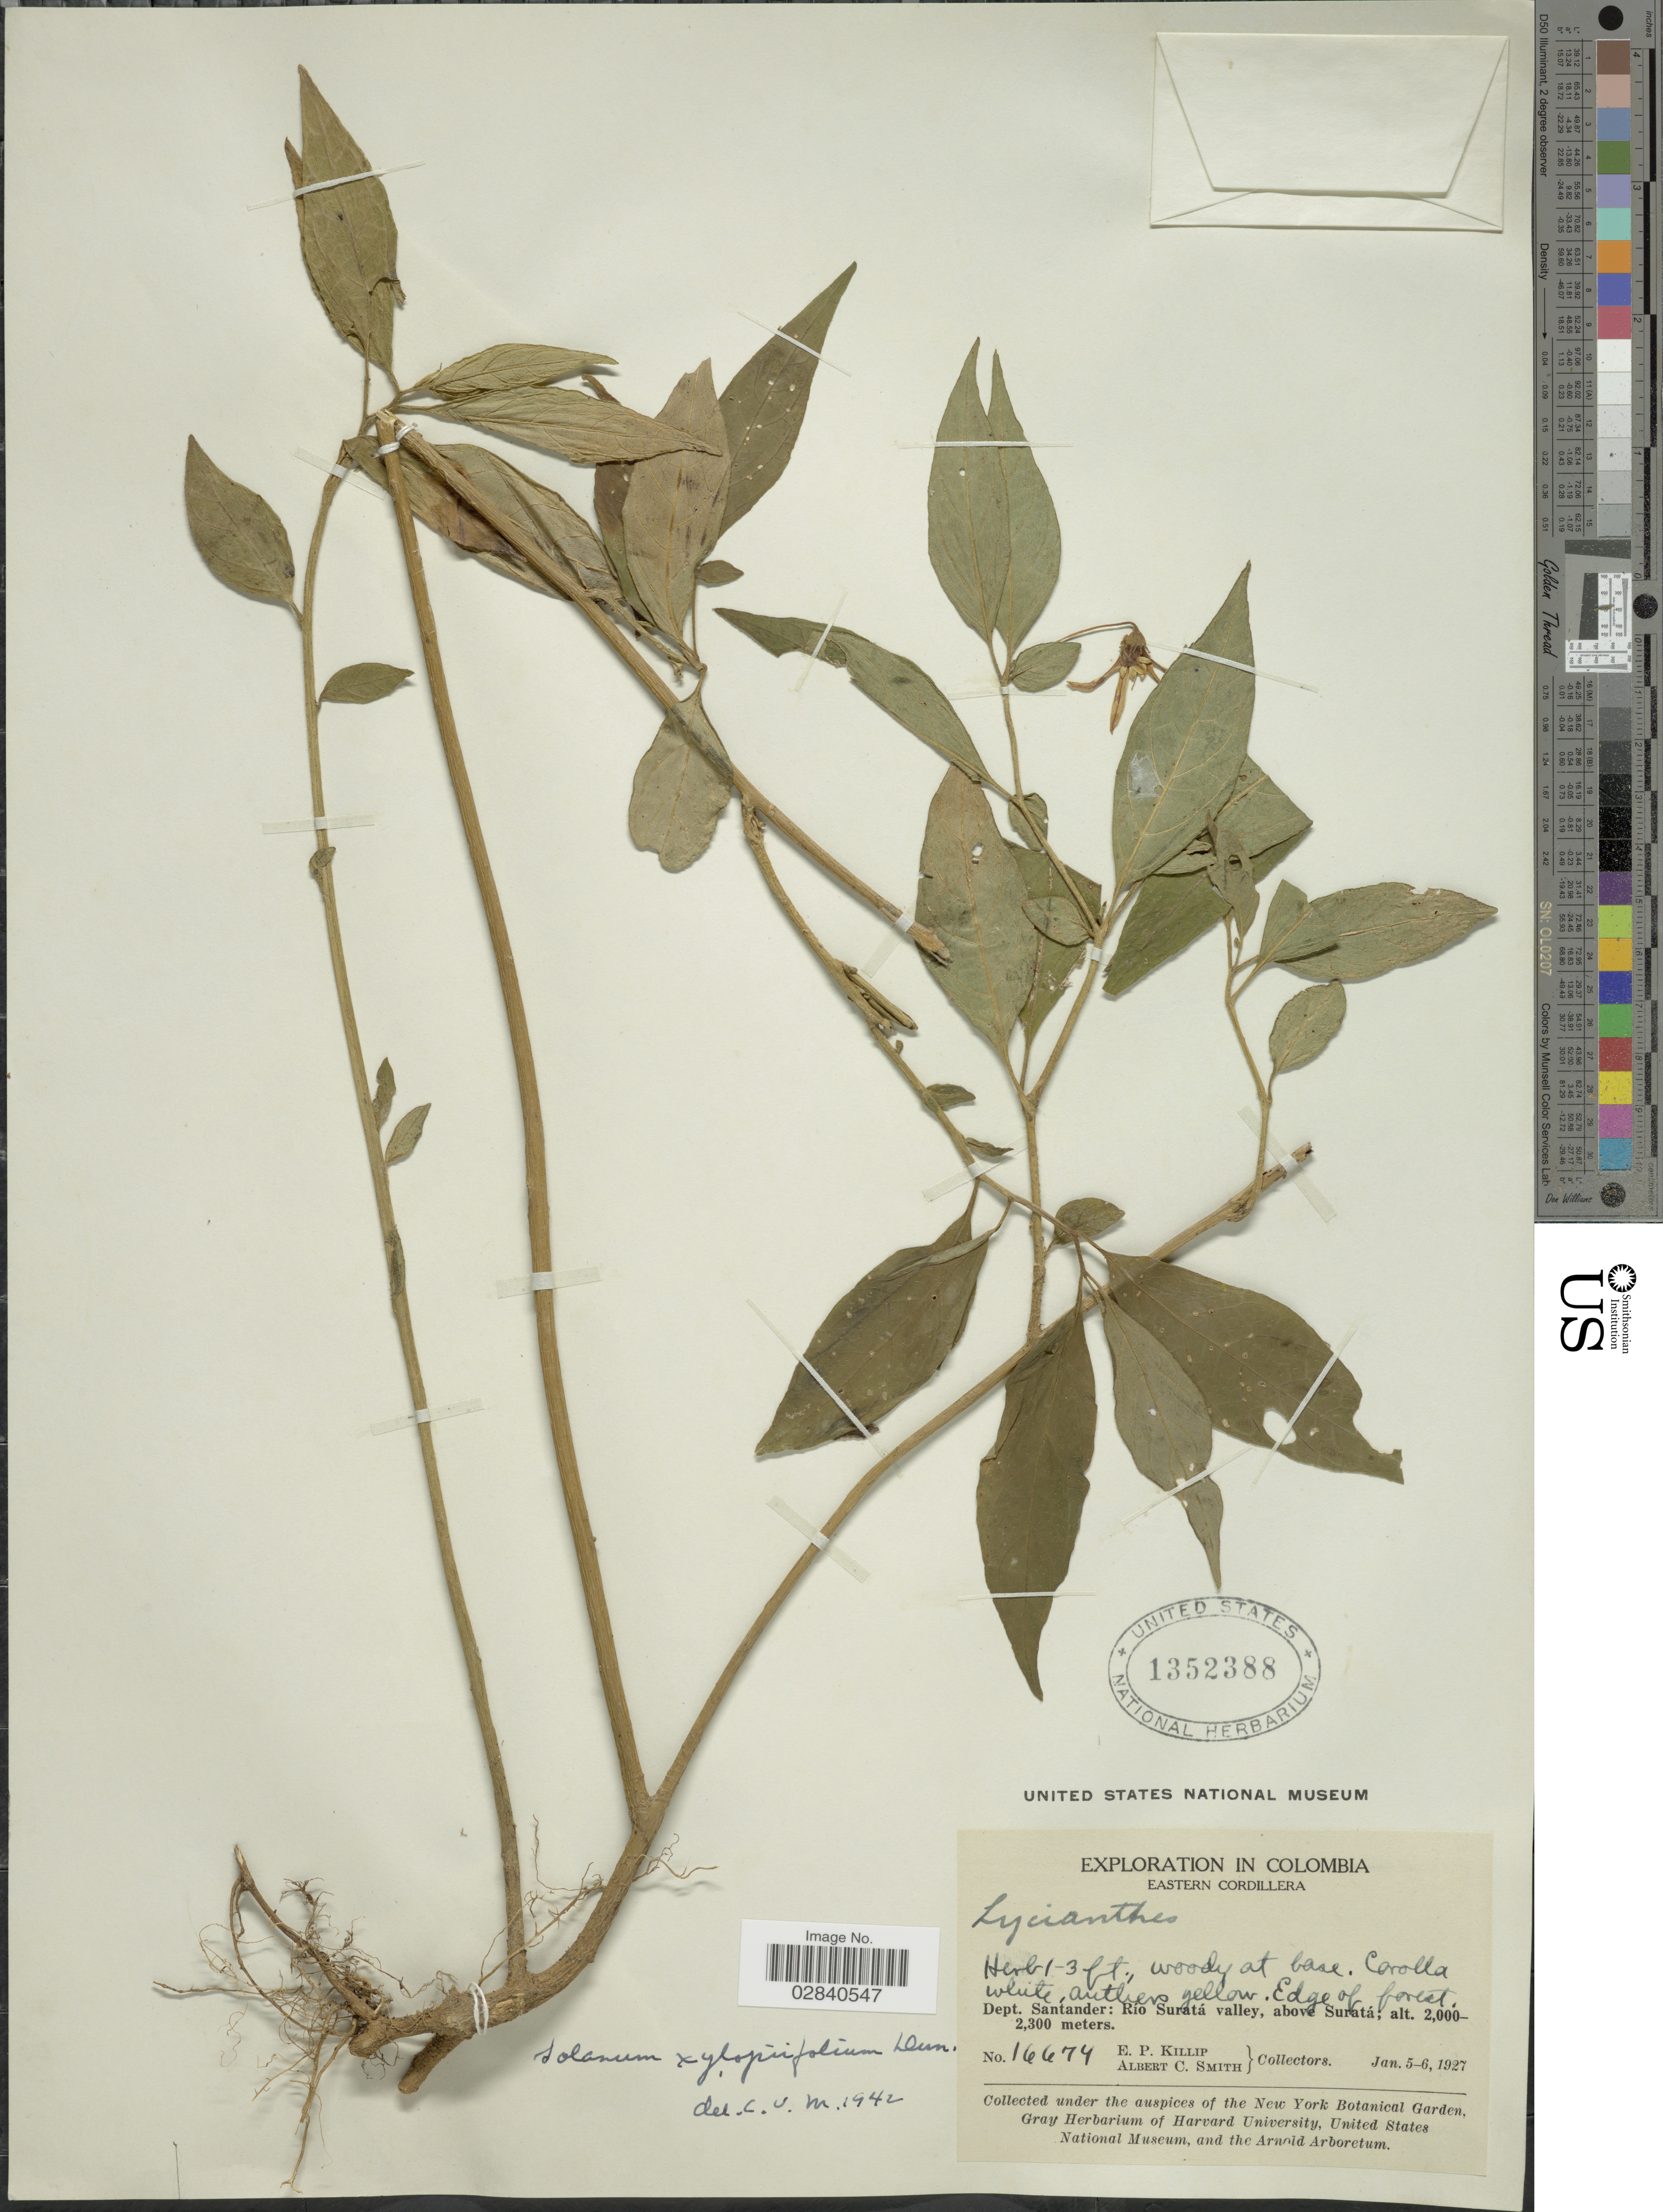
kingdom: Plantae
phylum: Tracheophyta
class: Magnoliopsida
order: Solanales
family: Solanaceae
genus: Lycianthes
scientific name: Lycianthes xylopiifolia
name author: (Dunal) Bitter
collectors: E. P. Killip & A. C. Smith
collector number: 16674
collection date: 1927-01-05/1927-01-06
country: Colombia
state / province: Santander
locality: Eastern Cordillera, Dept. Santander: Río Suratá valley, above Suratá.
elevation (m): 2000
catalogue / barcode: US 1352388